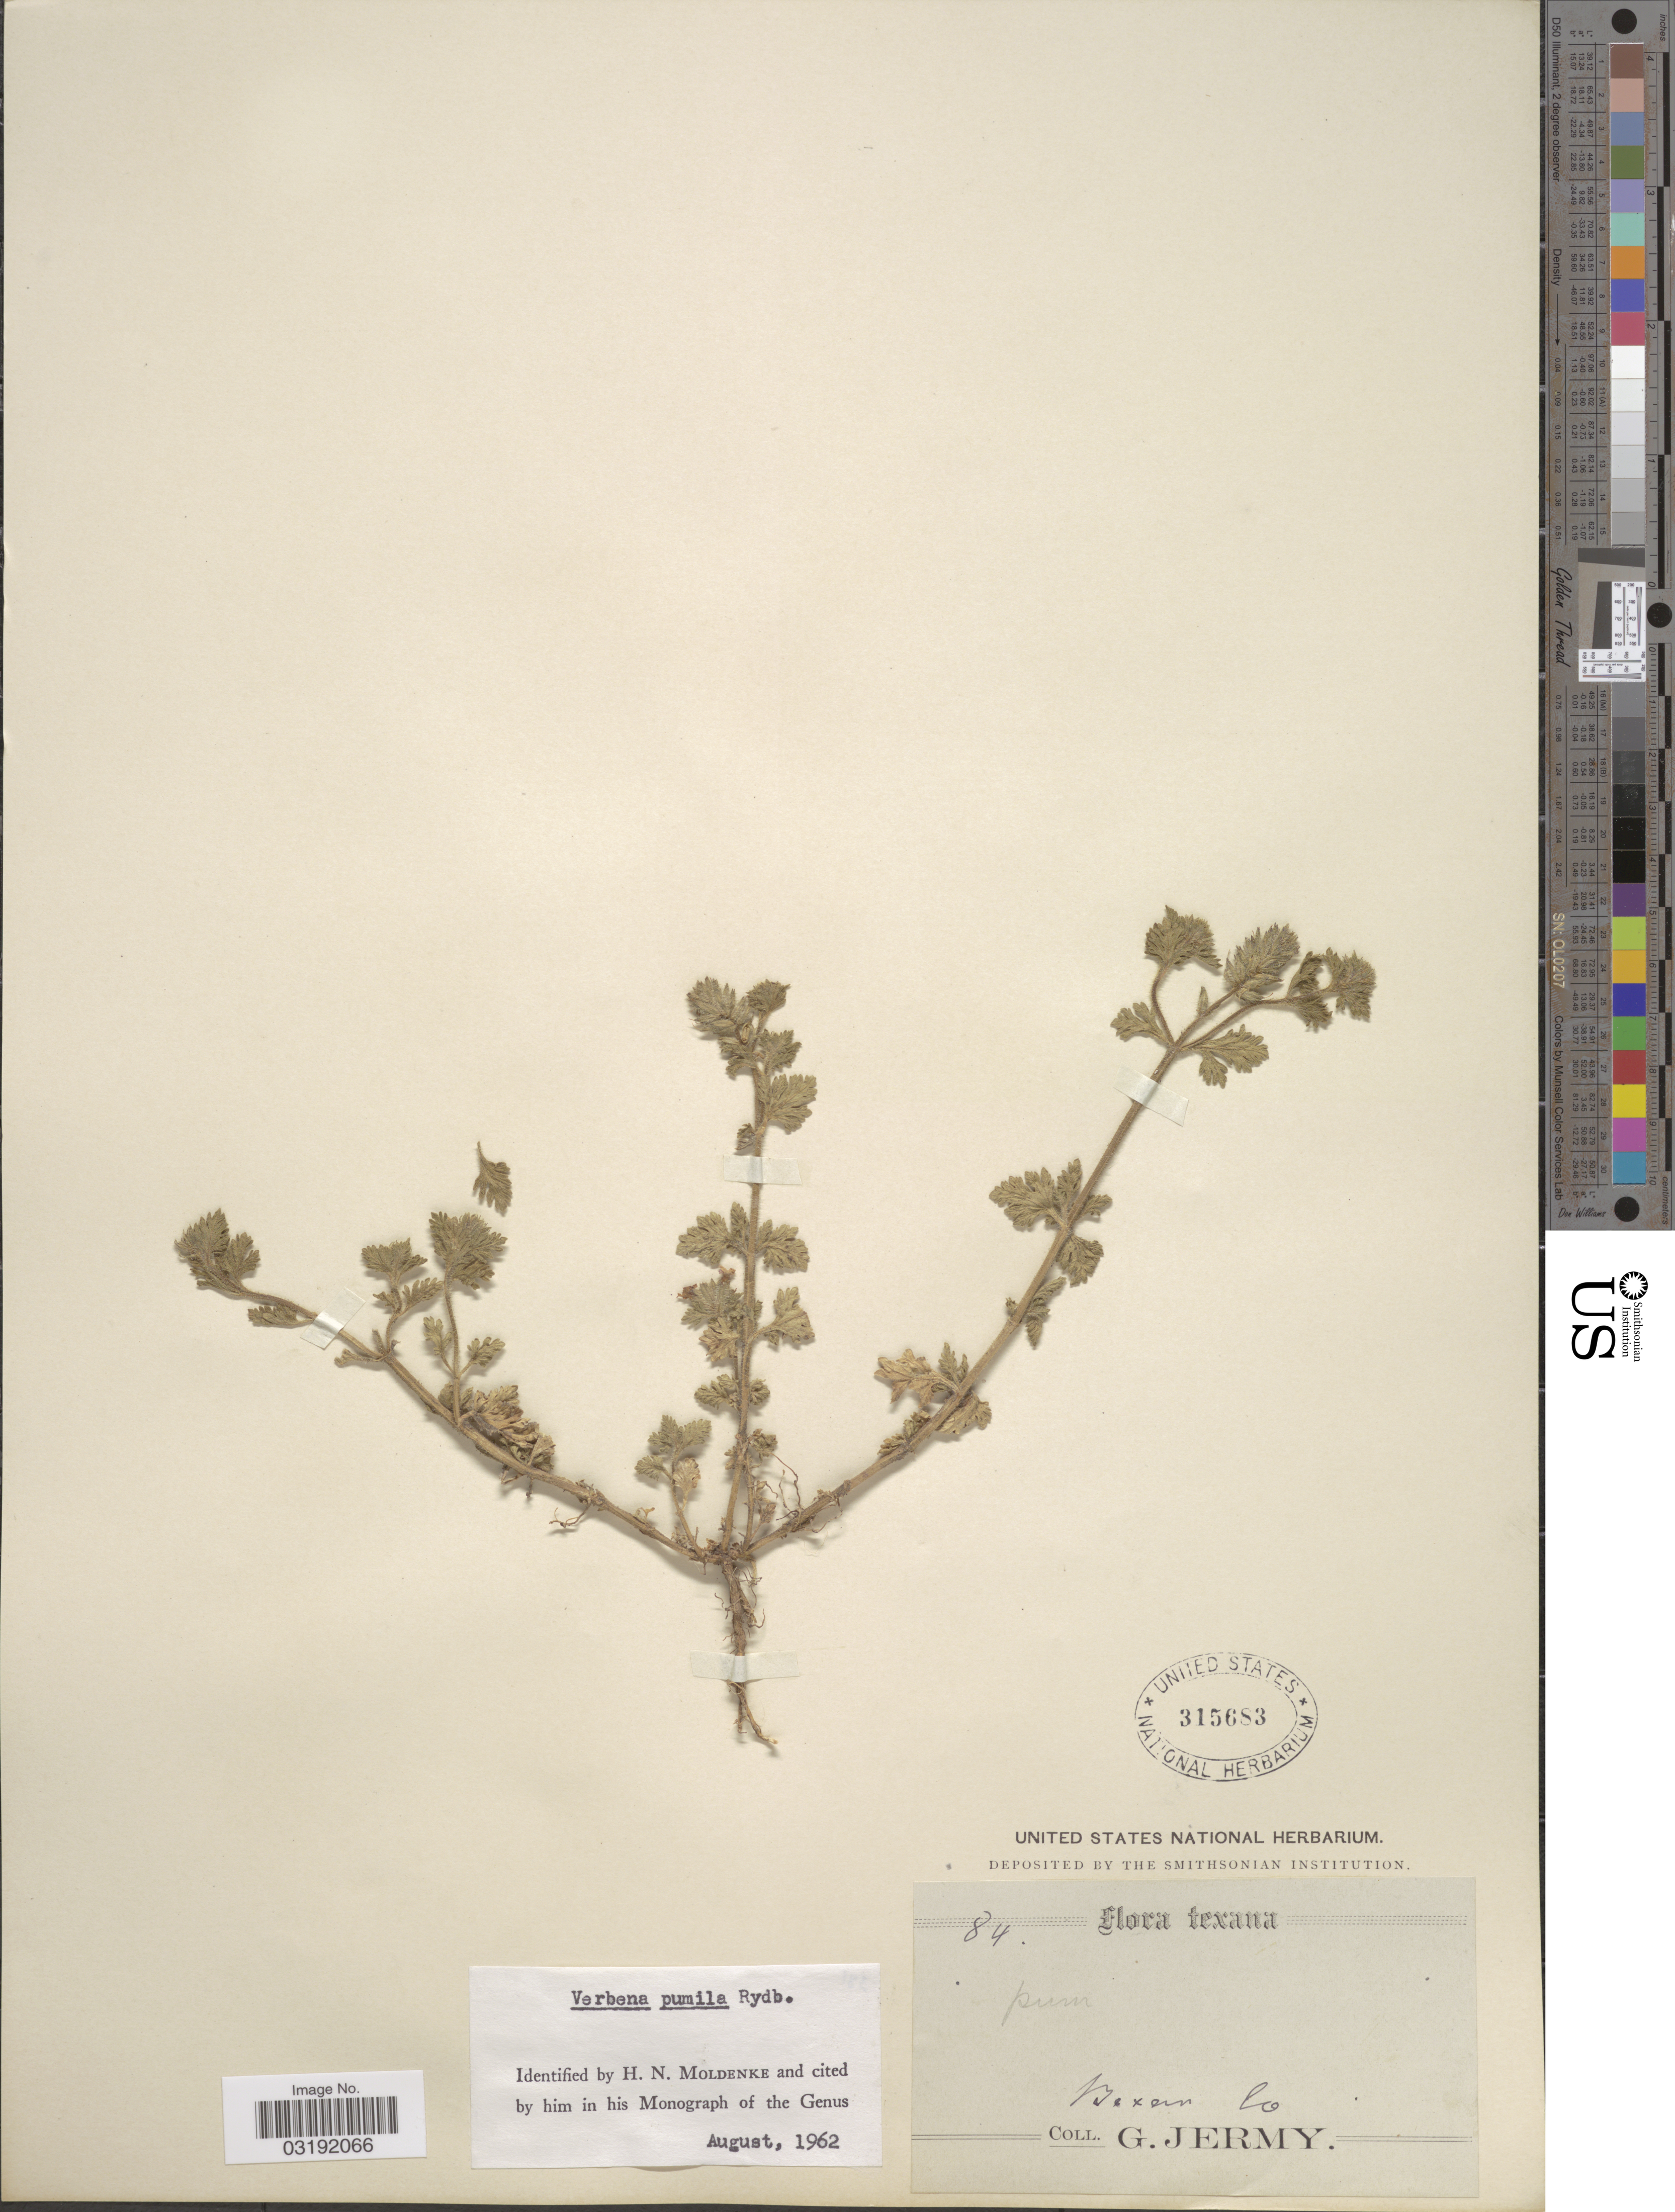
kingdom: Plantae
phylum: Tracheophyta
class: Magnoliopsida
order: Lamiales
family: Verbenaceae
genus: Verbena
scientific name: Verbena pumila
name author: Rydb.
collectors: G. Jermy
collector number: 84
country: United States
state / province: Texas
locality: Bexar Co.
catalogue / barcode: US 315683